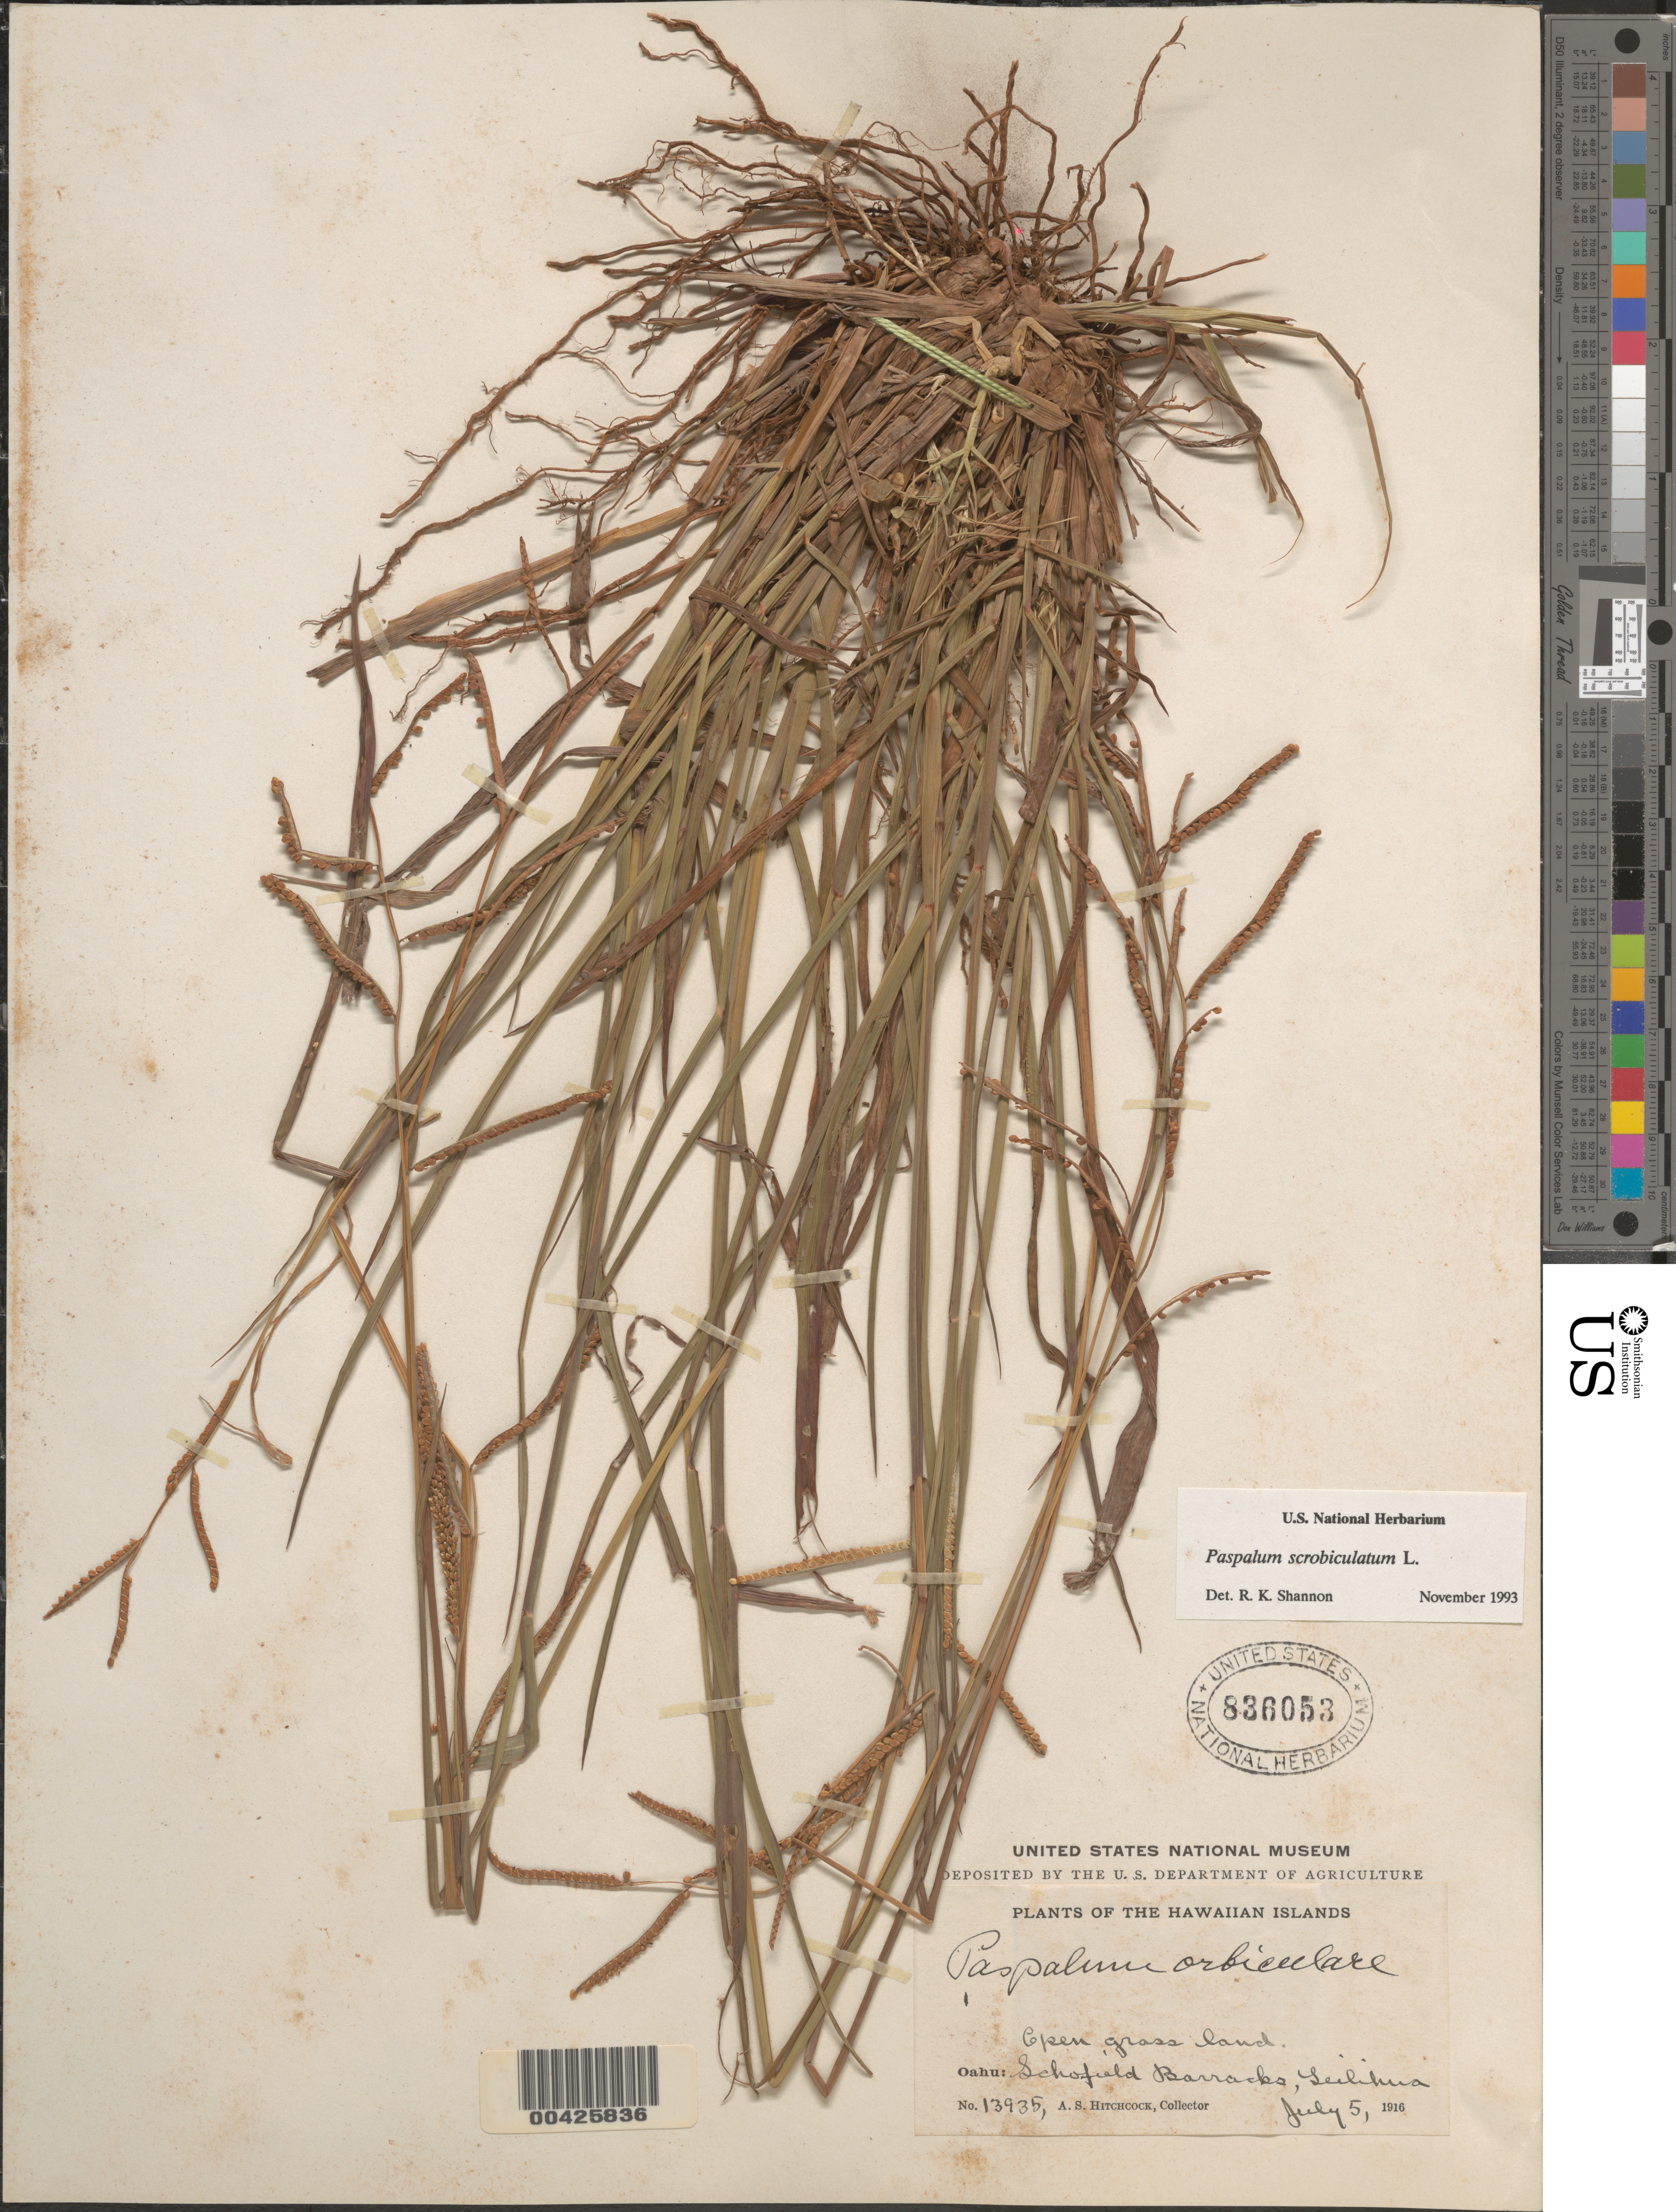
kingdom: Plantae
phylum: Tracheophyta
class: Liliopsida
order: Poales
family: Poaceae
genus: Paspalum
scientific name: Paspalum scrobiculatum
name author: L.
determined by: Shannon, R. K., (UNITED STATES)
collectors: A. S. Hitchcock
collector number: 13935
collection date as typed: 5 Jul 1916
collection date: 1916-07-05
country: United States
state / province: Hawaii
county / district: Honolulu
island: Oahu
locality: Schofield Barracks, Leilihua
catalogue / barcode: US 836053